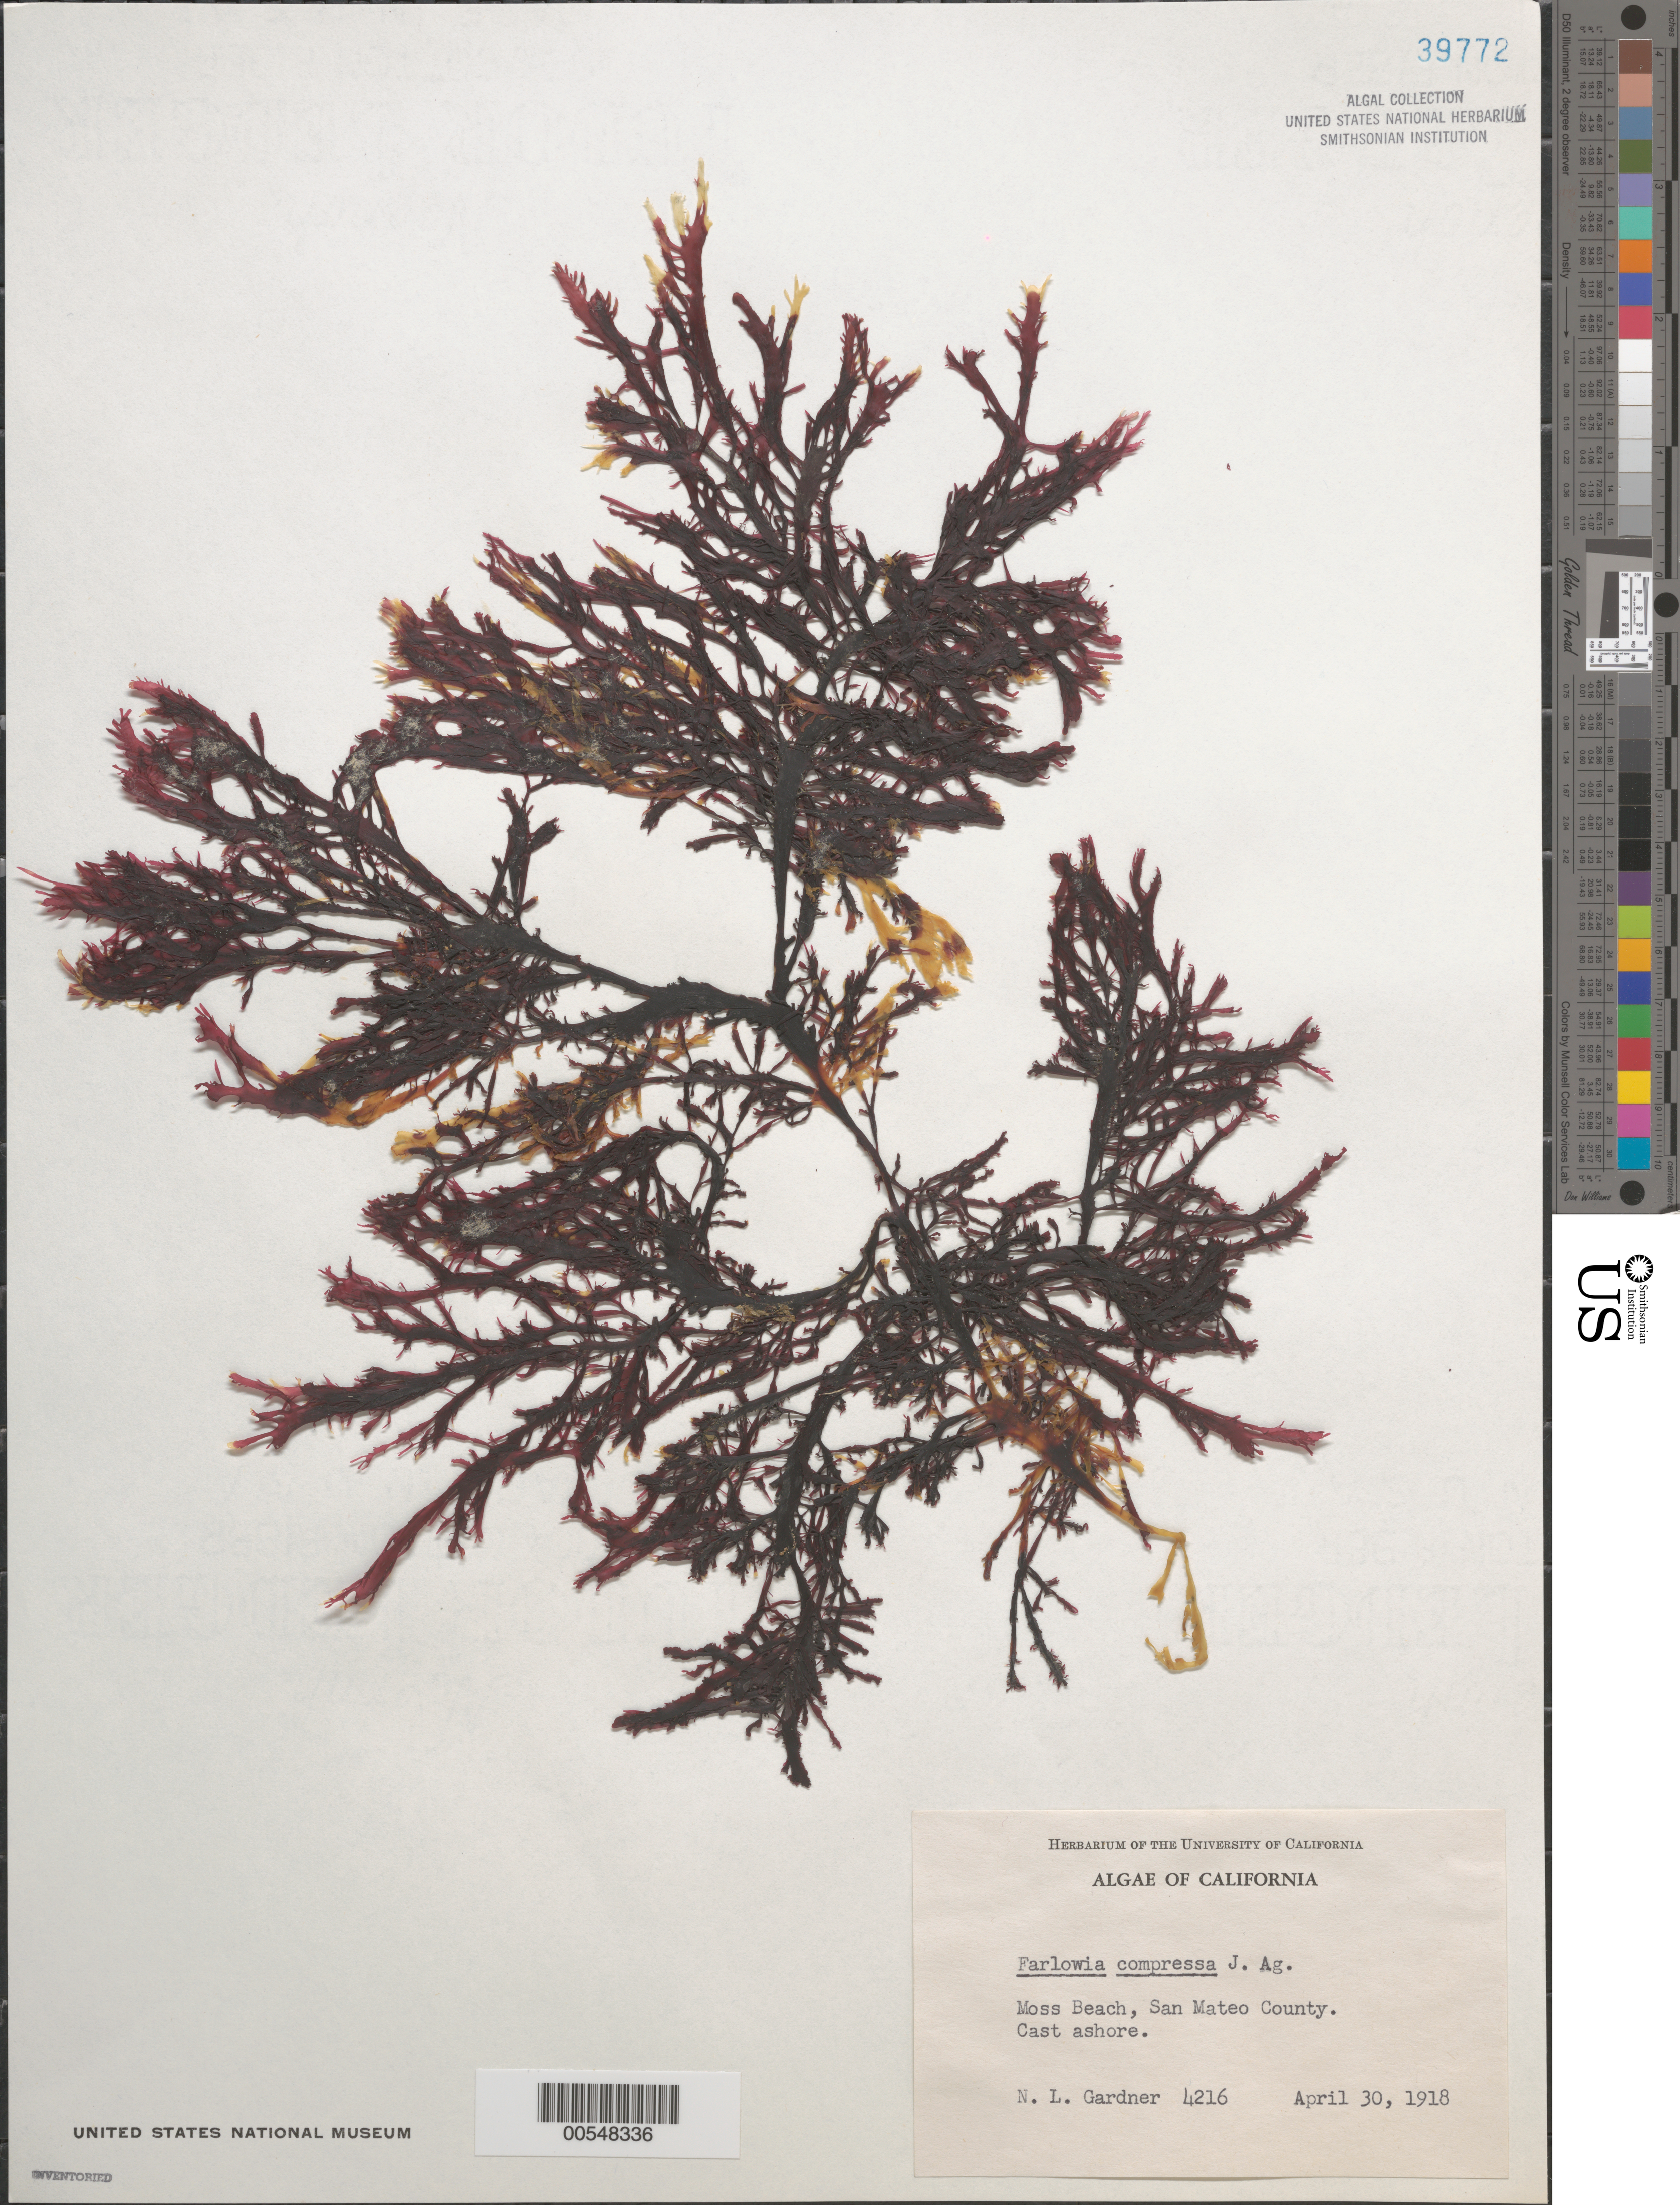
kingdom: Plantae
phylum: Rhodophyta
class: Florideophyceae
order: Gigartinales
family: Dumontiaceae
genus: Farlowia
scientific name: Farlowia compressa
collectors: N. Gardner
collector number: NLG 4216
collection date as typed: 30 Apr 1918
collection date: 1918-04-30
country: United States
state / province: California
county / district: San Mateo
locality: Moss Beach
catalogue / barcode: US 39772